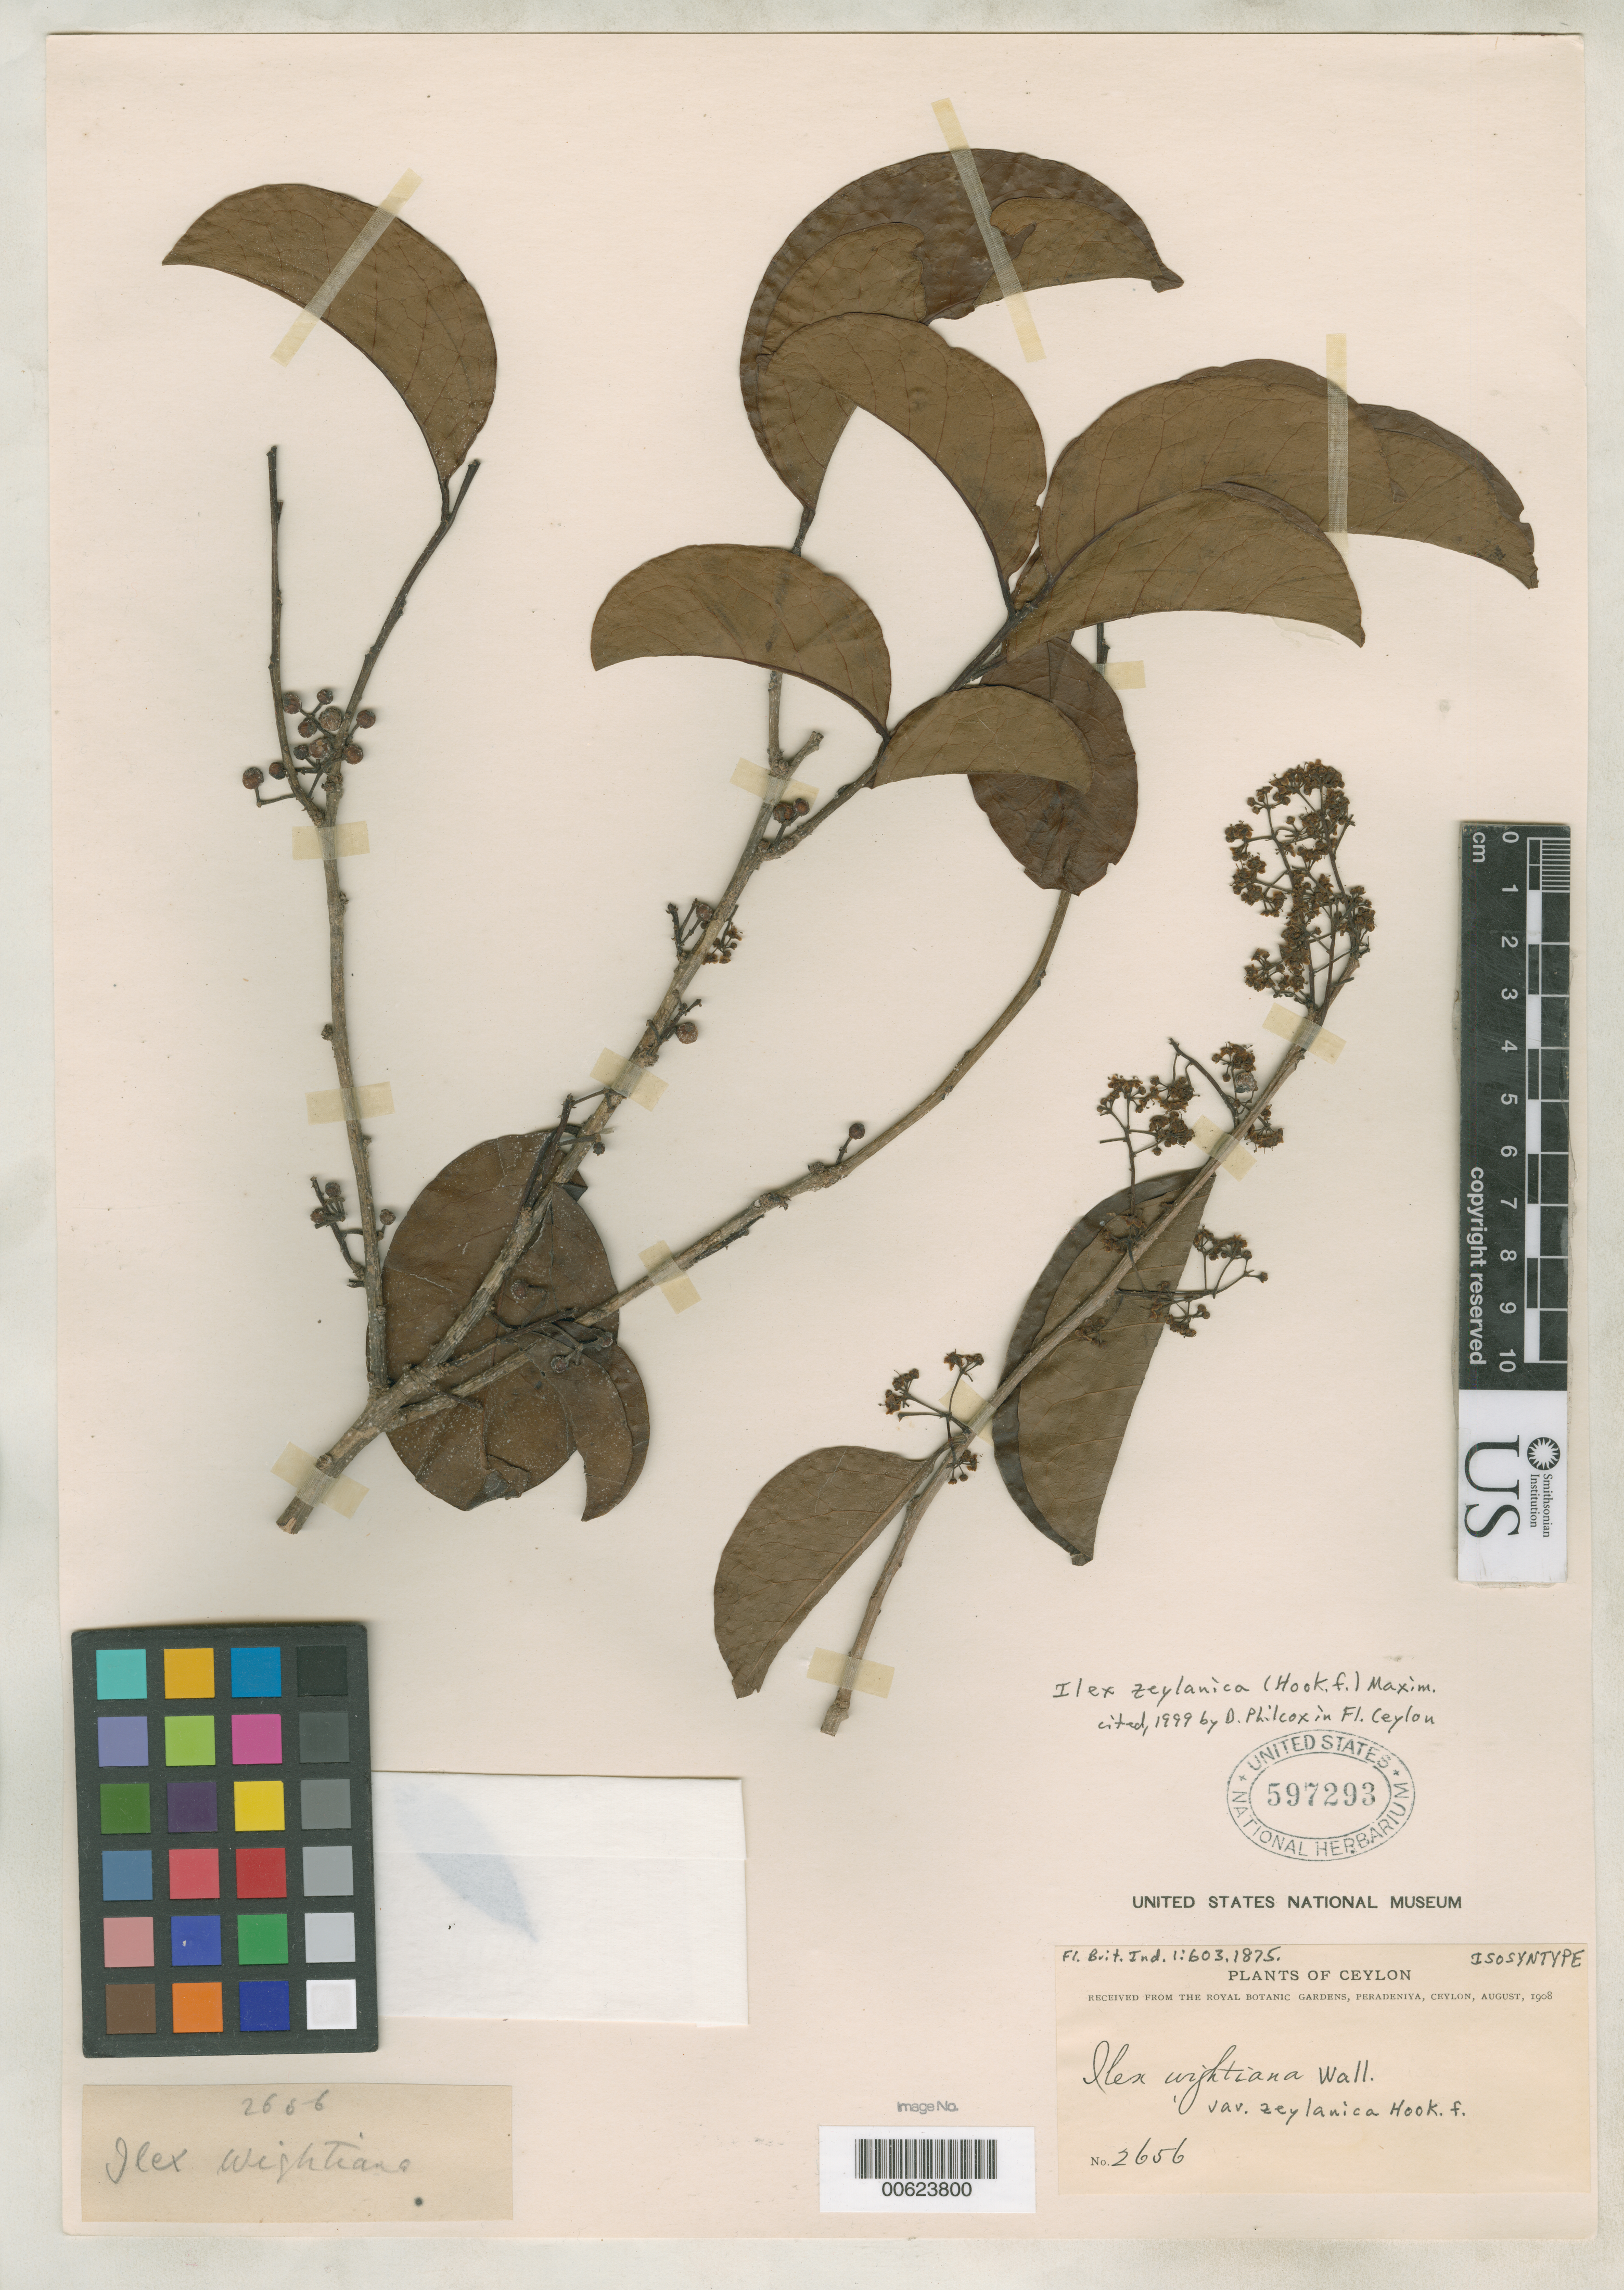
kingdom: Plantae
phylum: Tracheophyta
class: Magnoliopsida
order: Aquifoliales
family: Aquifoliaceae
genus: Ilex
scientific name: Ilex wightiana var. zeylanica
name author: Hook. f.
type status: Isosyntype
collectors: ex Roy. Bot. Gard.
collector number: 2656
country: Sri Lanka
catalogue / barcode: US 597293